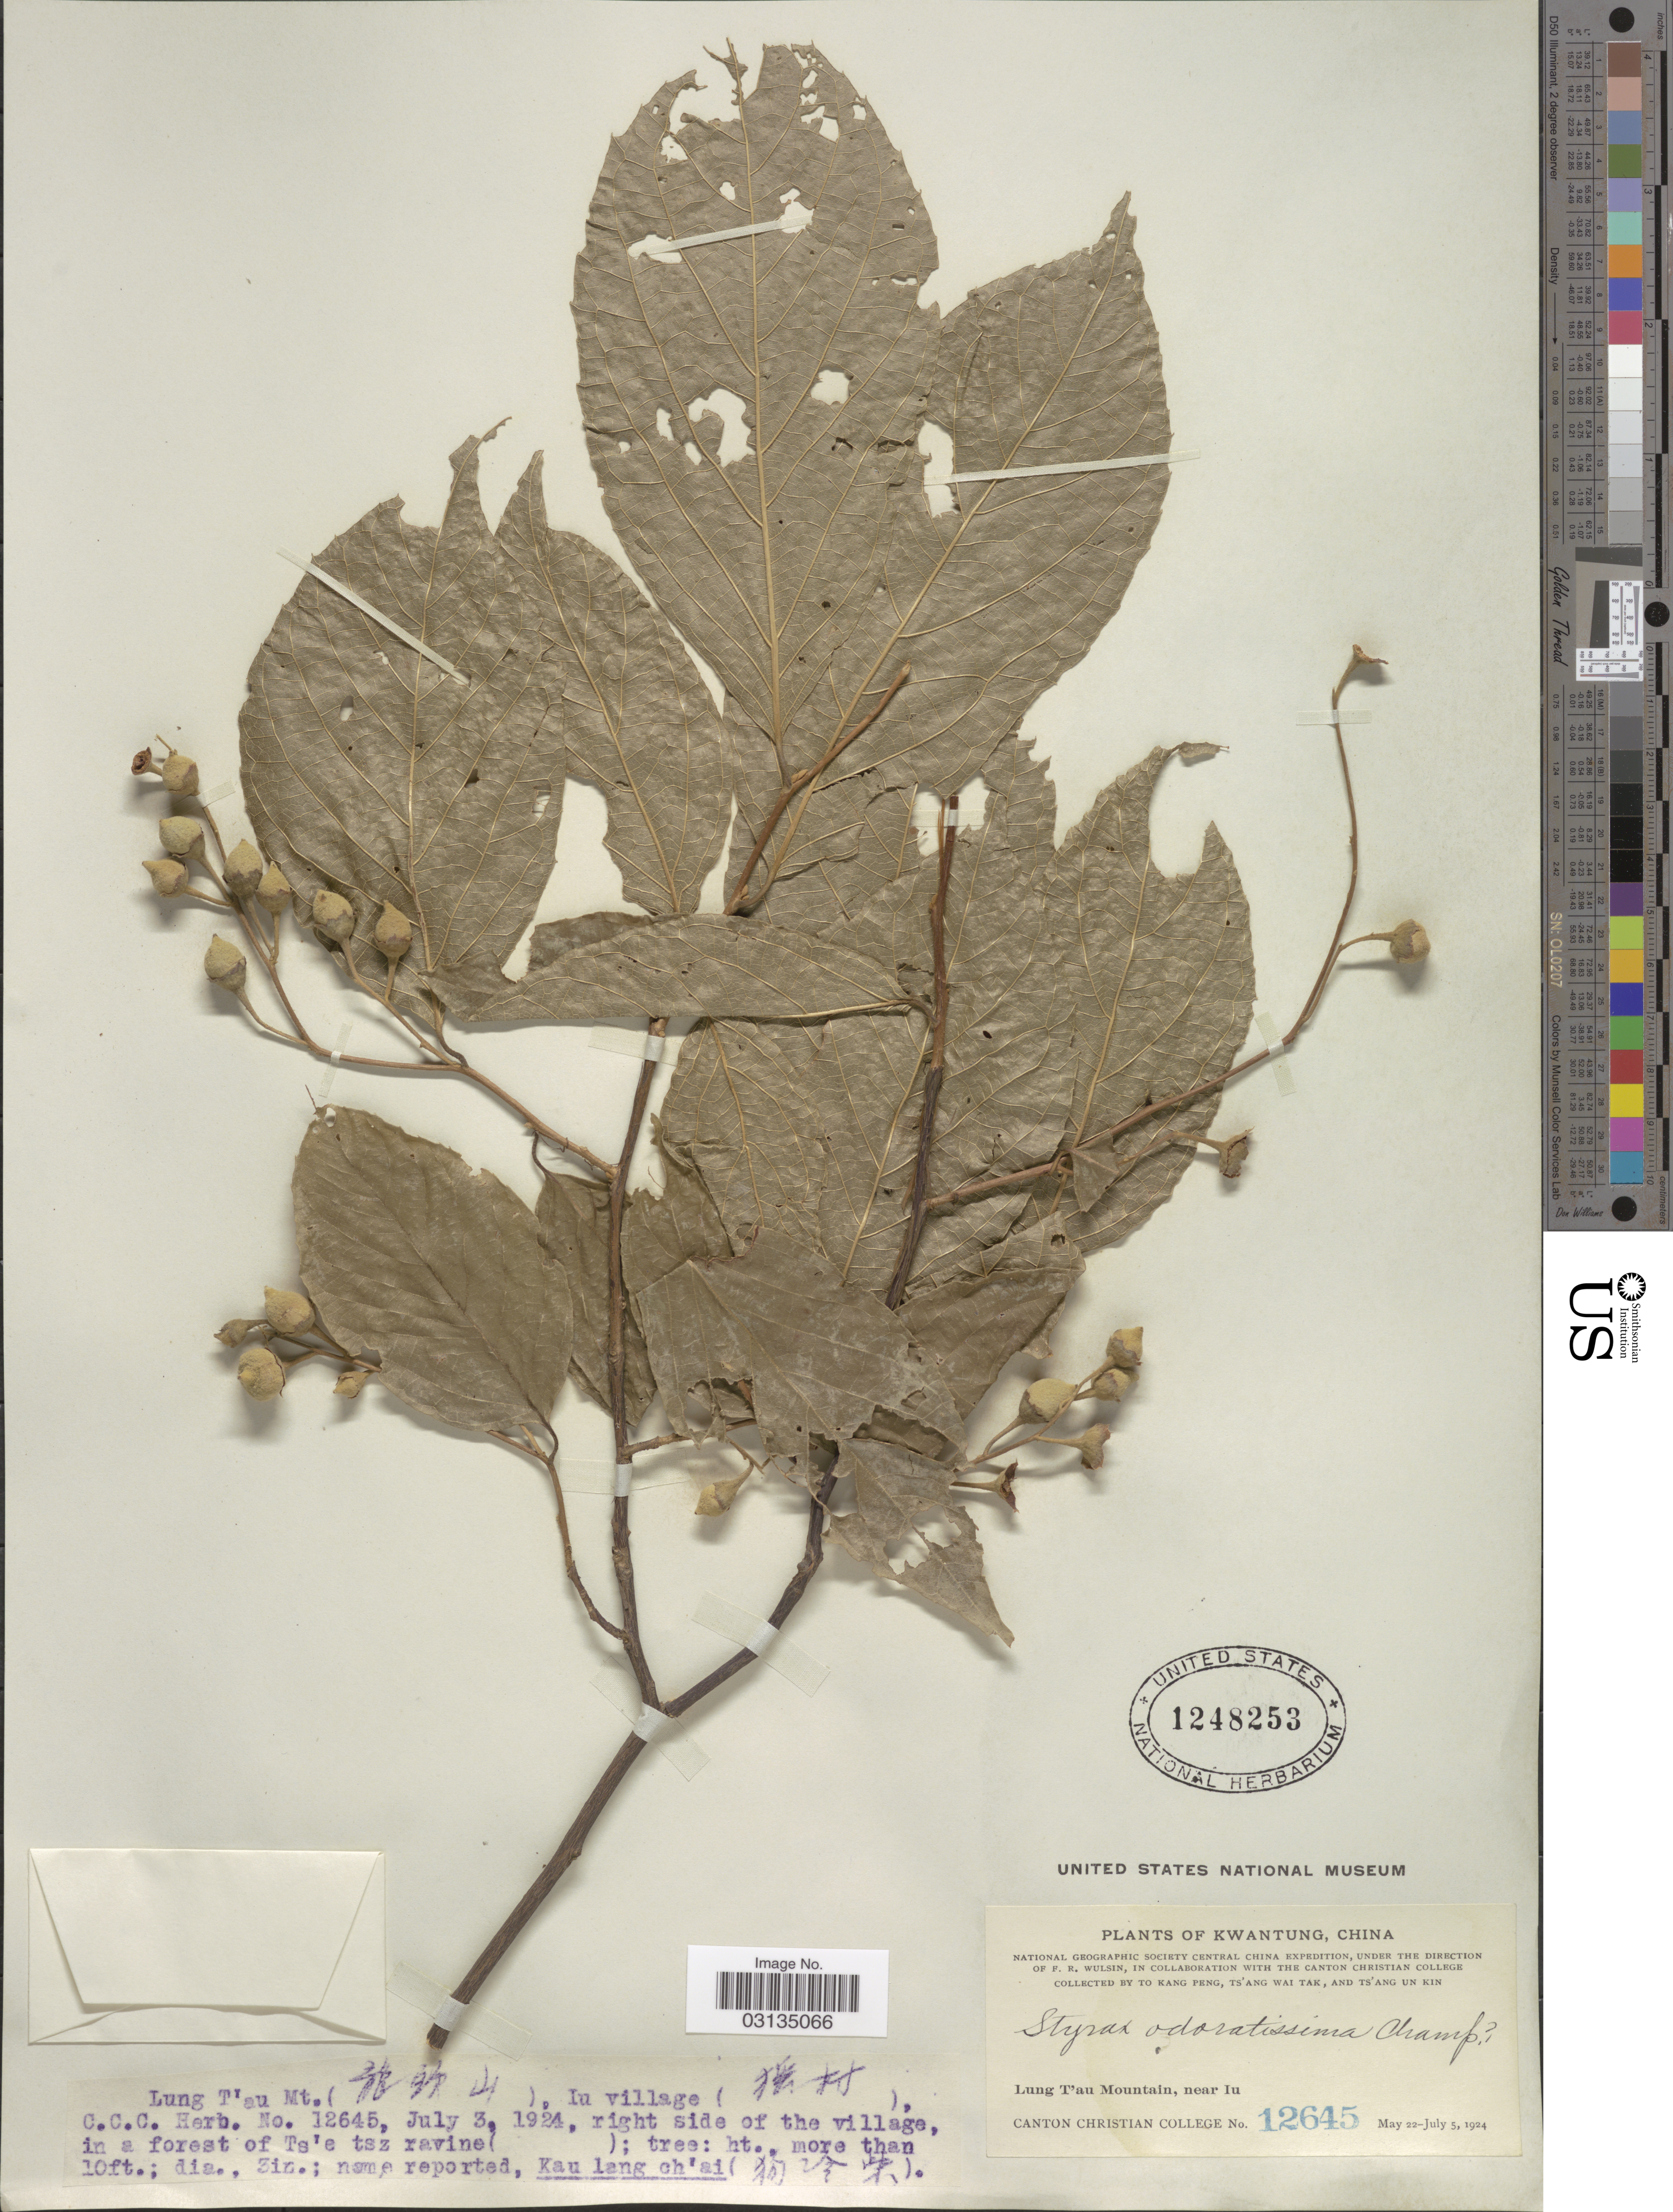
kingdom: Plantae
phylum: Tracheophyta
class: Magnoliopsida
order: Ericales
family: Styracaceae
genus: Styrax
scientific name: Styrax odoratissimus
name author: Champ. ex Benth.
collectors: To Kang P'eng, W. T. Tsang & Ts' Ang Un Kin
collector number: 12645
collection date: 1924-07-03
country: China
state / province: Guangdong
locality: Kwangtung, China, Lung T'au Mountain, near Iu village, right side of the village, in a forest of Ts'e tsz ravine.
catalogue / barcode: US 1248253